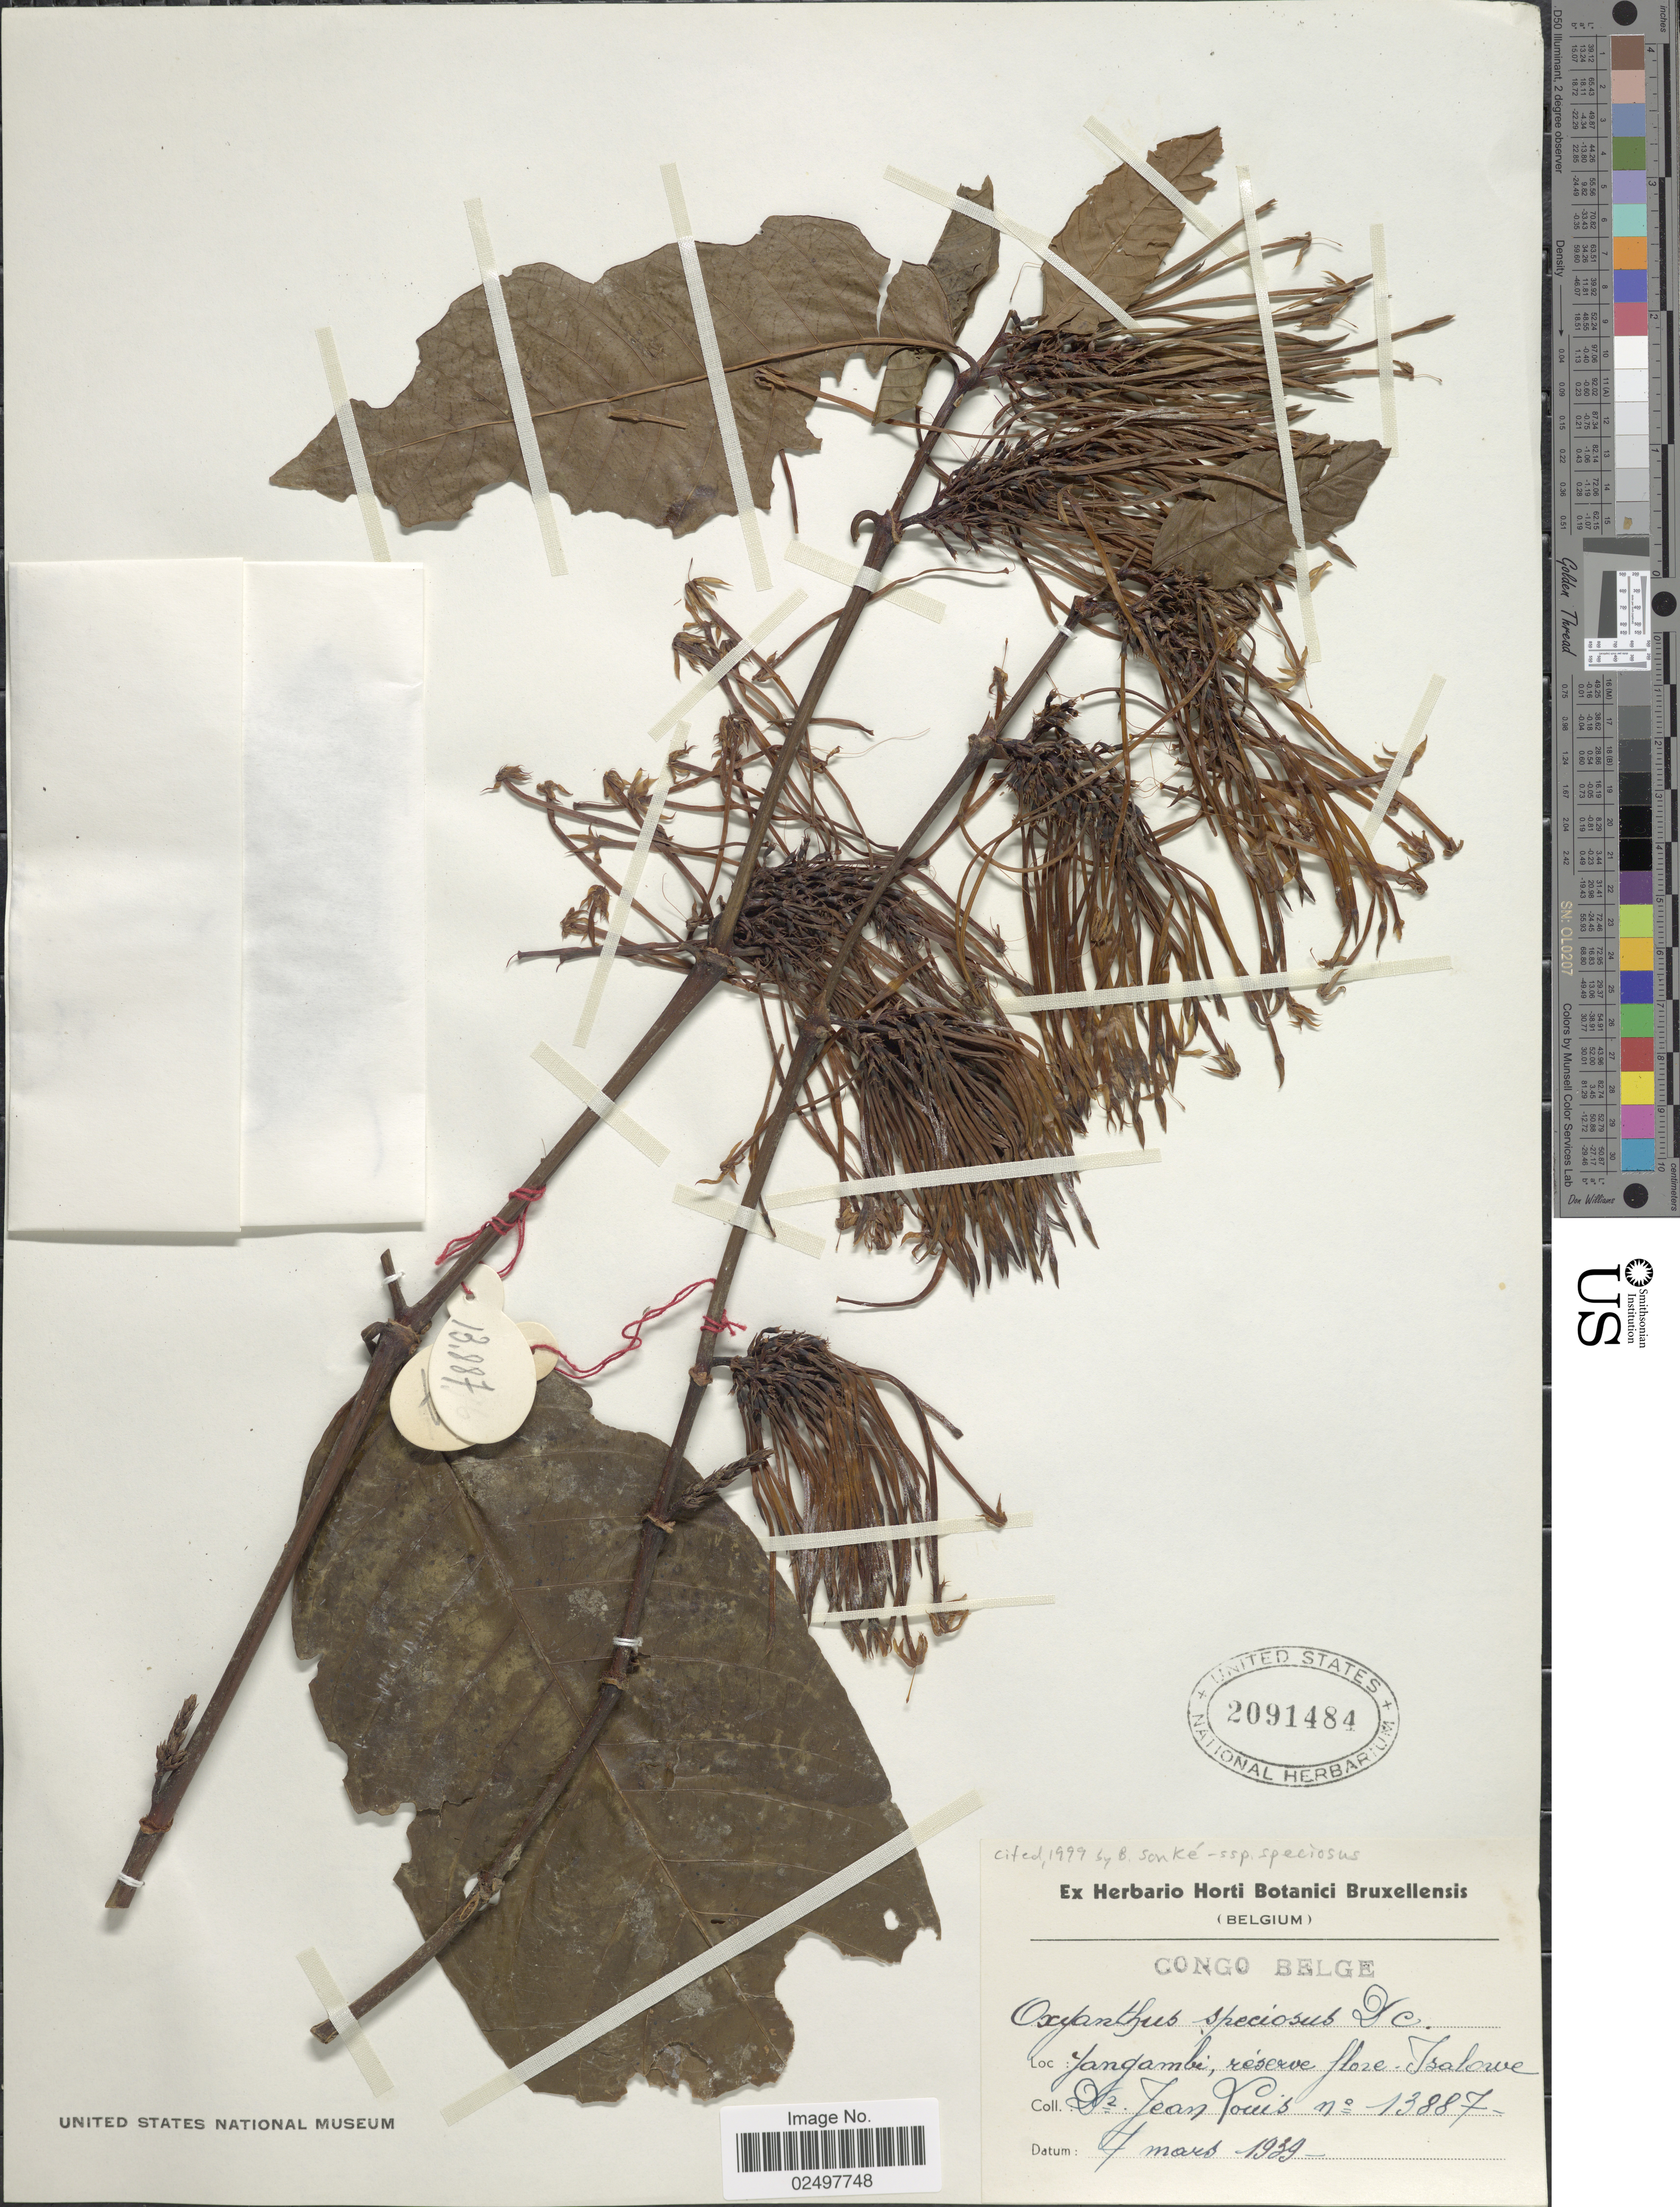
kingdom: Plantae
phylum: Tracheophyta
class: Magnoliopsida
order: Gentianales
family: Rubiaceae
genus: Oxyanthus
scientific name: Oxyanthus speciosus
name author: DC.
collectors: J. Louis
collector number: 13887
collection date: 1939-03-07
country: Congo, Democratic Republic of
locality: Congo Belge. Yangambi, reserve flore - Isalowe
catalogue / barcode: US 2091484